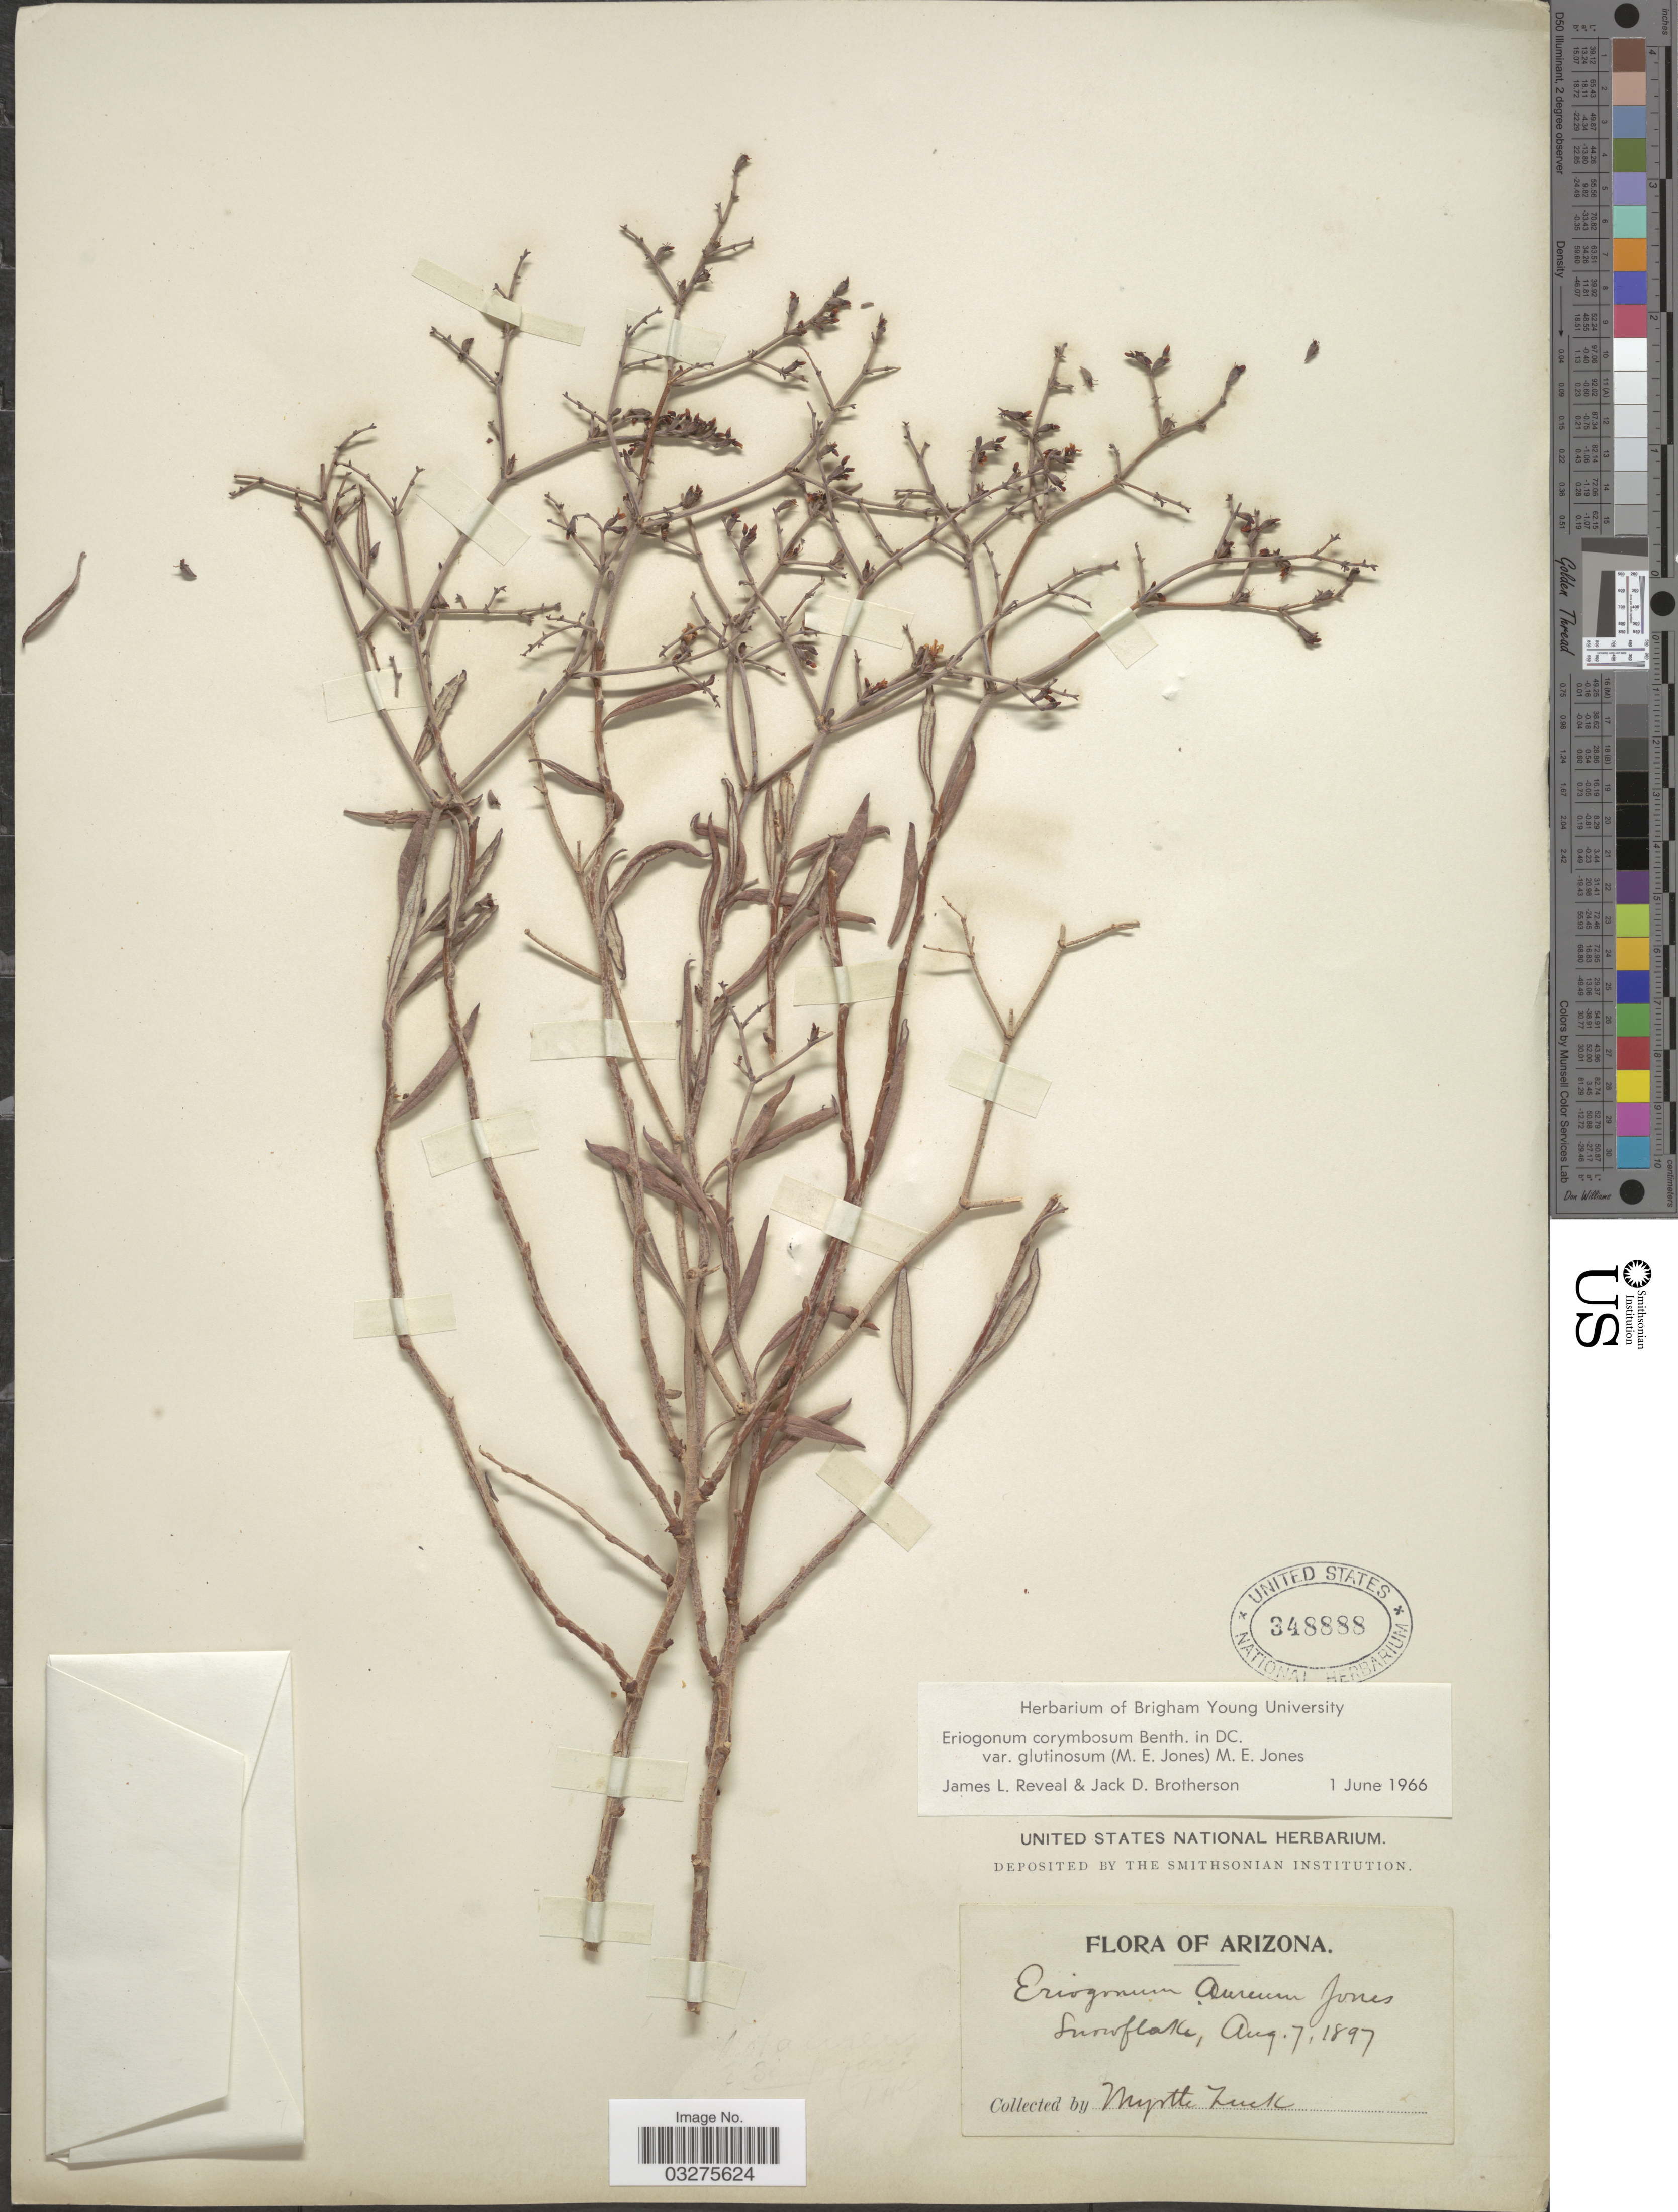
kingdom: Plantae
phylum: Tracheophyta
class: Magnoliopsida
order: Caryophyllales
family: Polygonaceae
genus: Eriogonum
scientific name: Eriogonum corymbosum var. glutinosum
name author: (M.E. Jones) M.E. Jones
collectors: M. Zuck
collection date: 1897-08-07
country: United States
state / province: Arizona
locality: Snowflake.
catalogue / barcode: US 348888